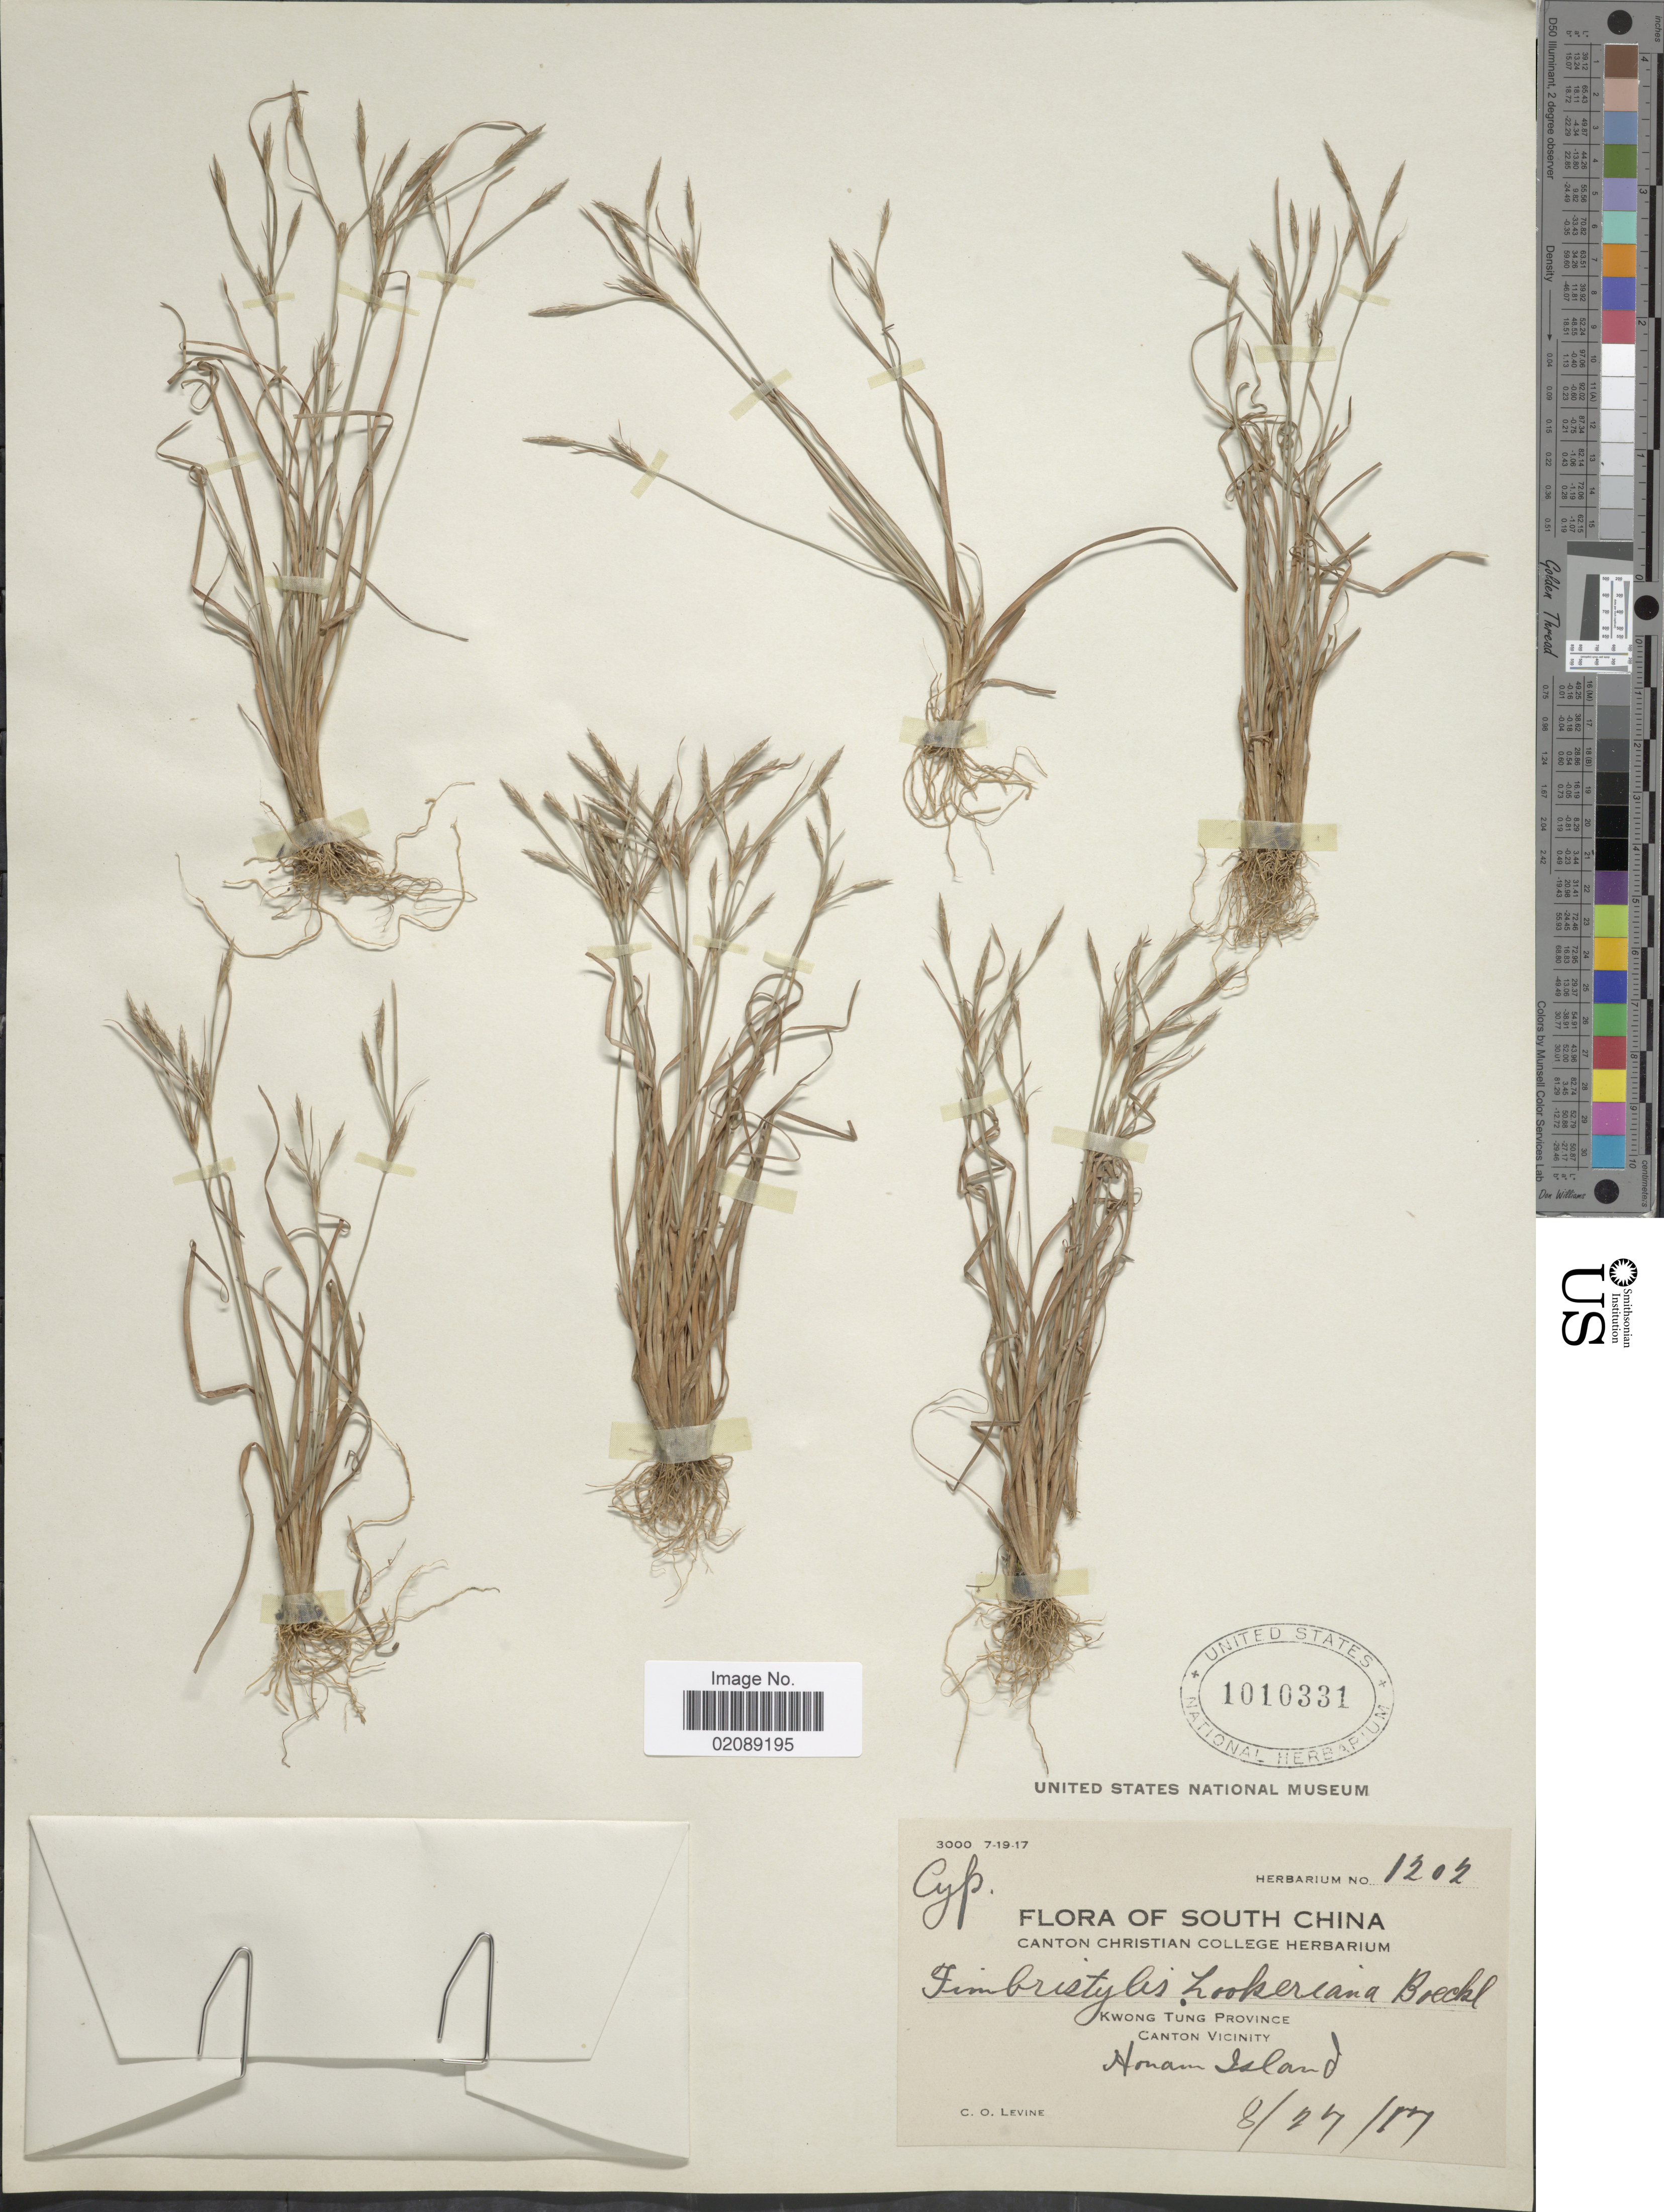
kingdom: Plantae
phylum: Tracheophyta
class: Liliopsida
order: Poales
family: Cyperaceae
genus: Fimbristylis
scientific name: Fimbristylis hookeriana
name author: Boeckeler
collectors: C. O. Levine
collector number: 1202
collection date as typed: Transcribed d/m/y: 27/8/17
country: China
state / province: Guangdong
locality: South China. Kwong Tung Province. Canton Vicinity. Honan Island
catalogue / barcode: US 1010331